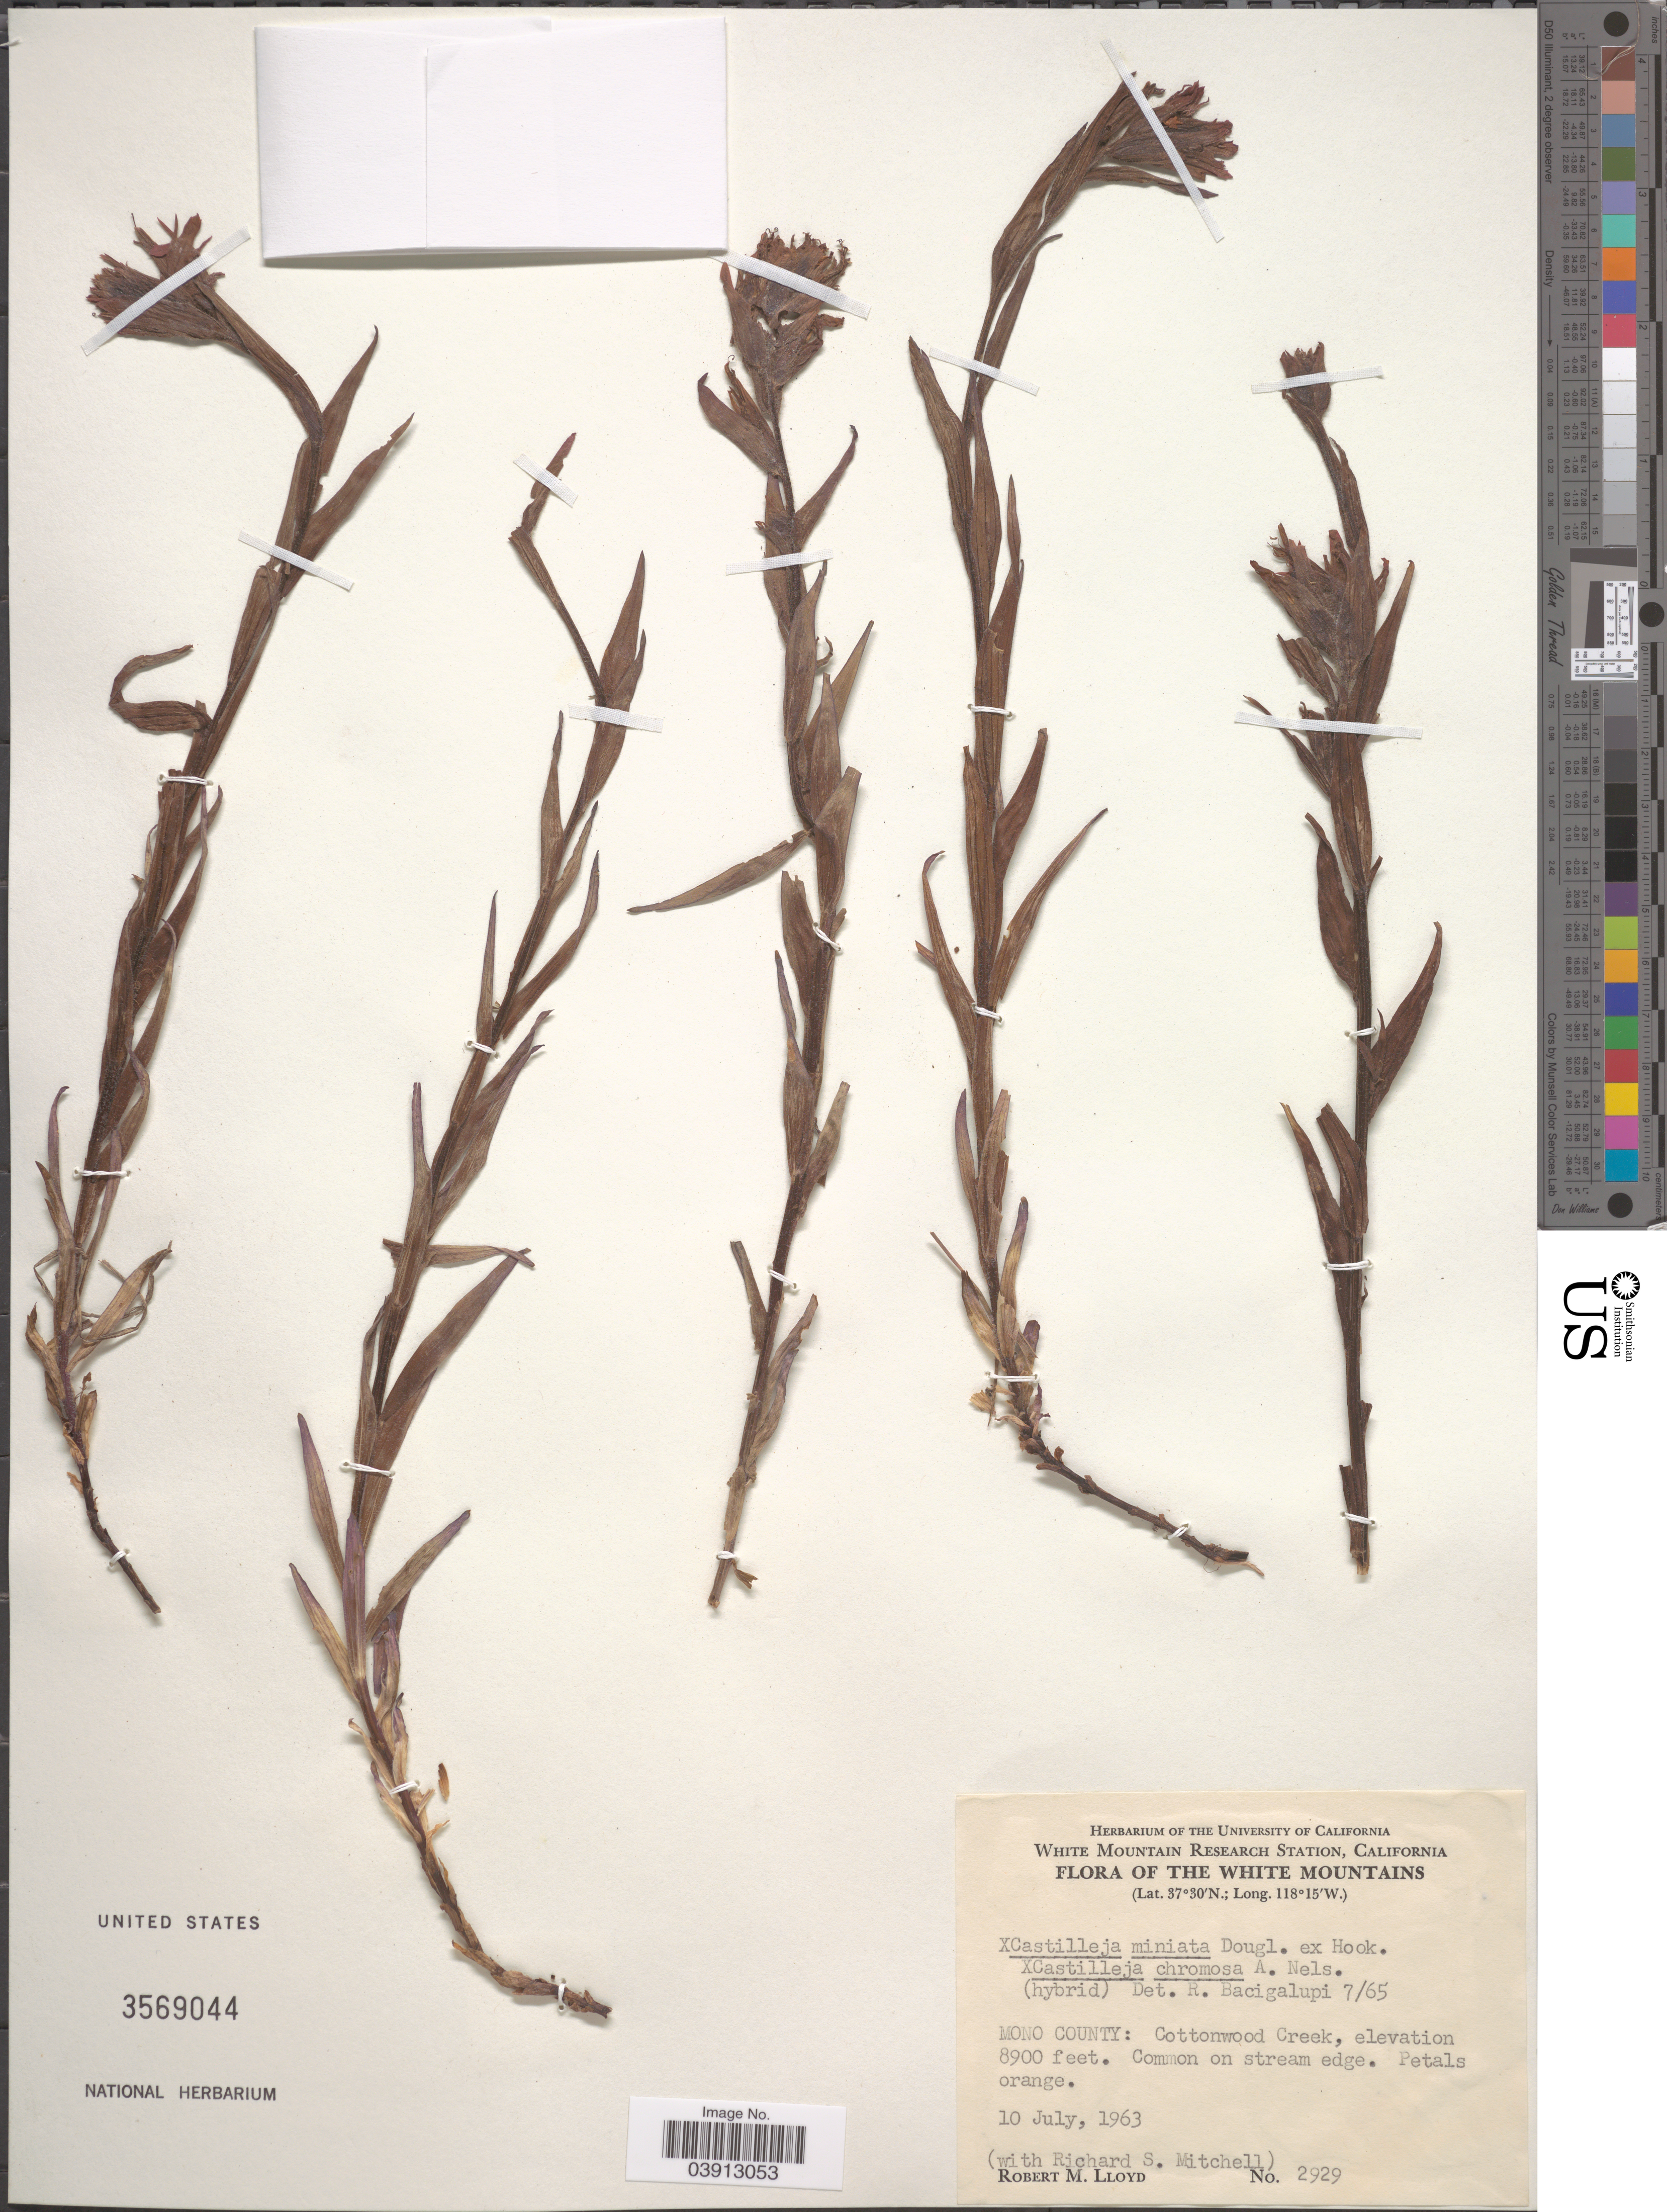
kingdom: Plantae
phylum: Tracheophyta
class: Magnoliopsida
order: Lamiales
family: Orobanchaceae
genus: Castilleja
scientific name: Castilleja miniata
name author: Douglas ex Hook.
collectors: R. M. Lloyd & R. S. Mitchell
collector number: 2929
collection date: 1963-07-10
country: United States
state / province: California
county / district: Mono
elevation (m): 2713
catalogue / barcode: US 3569044